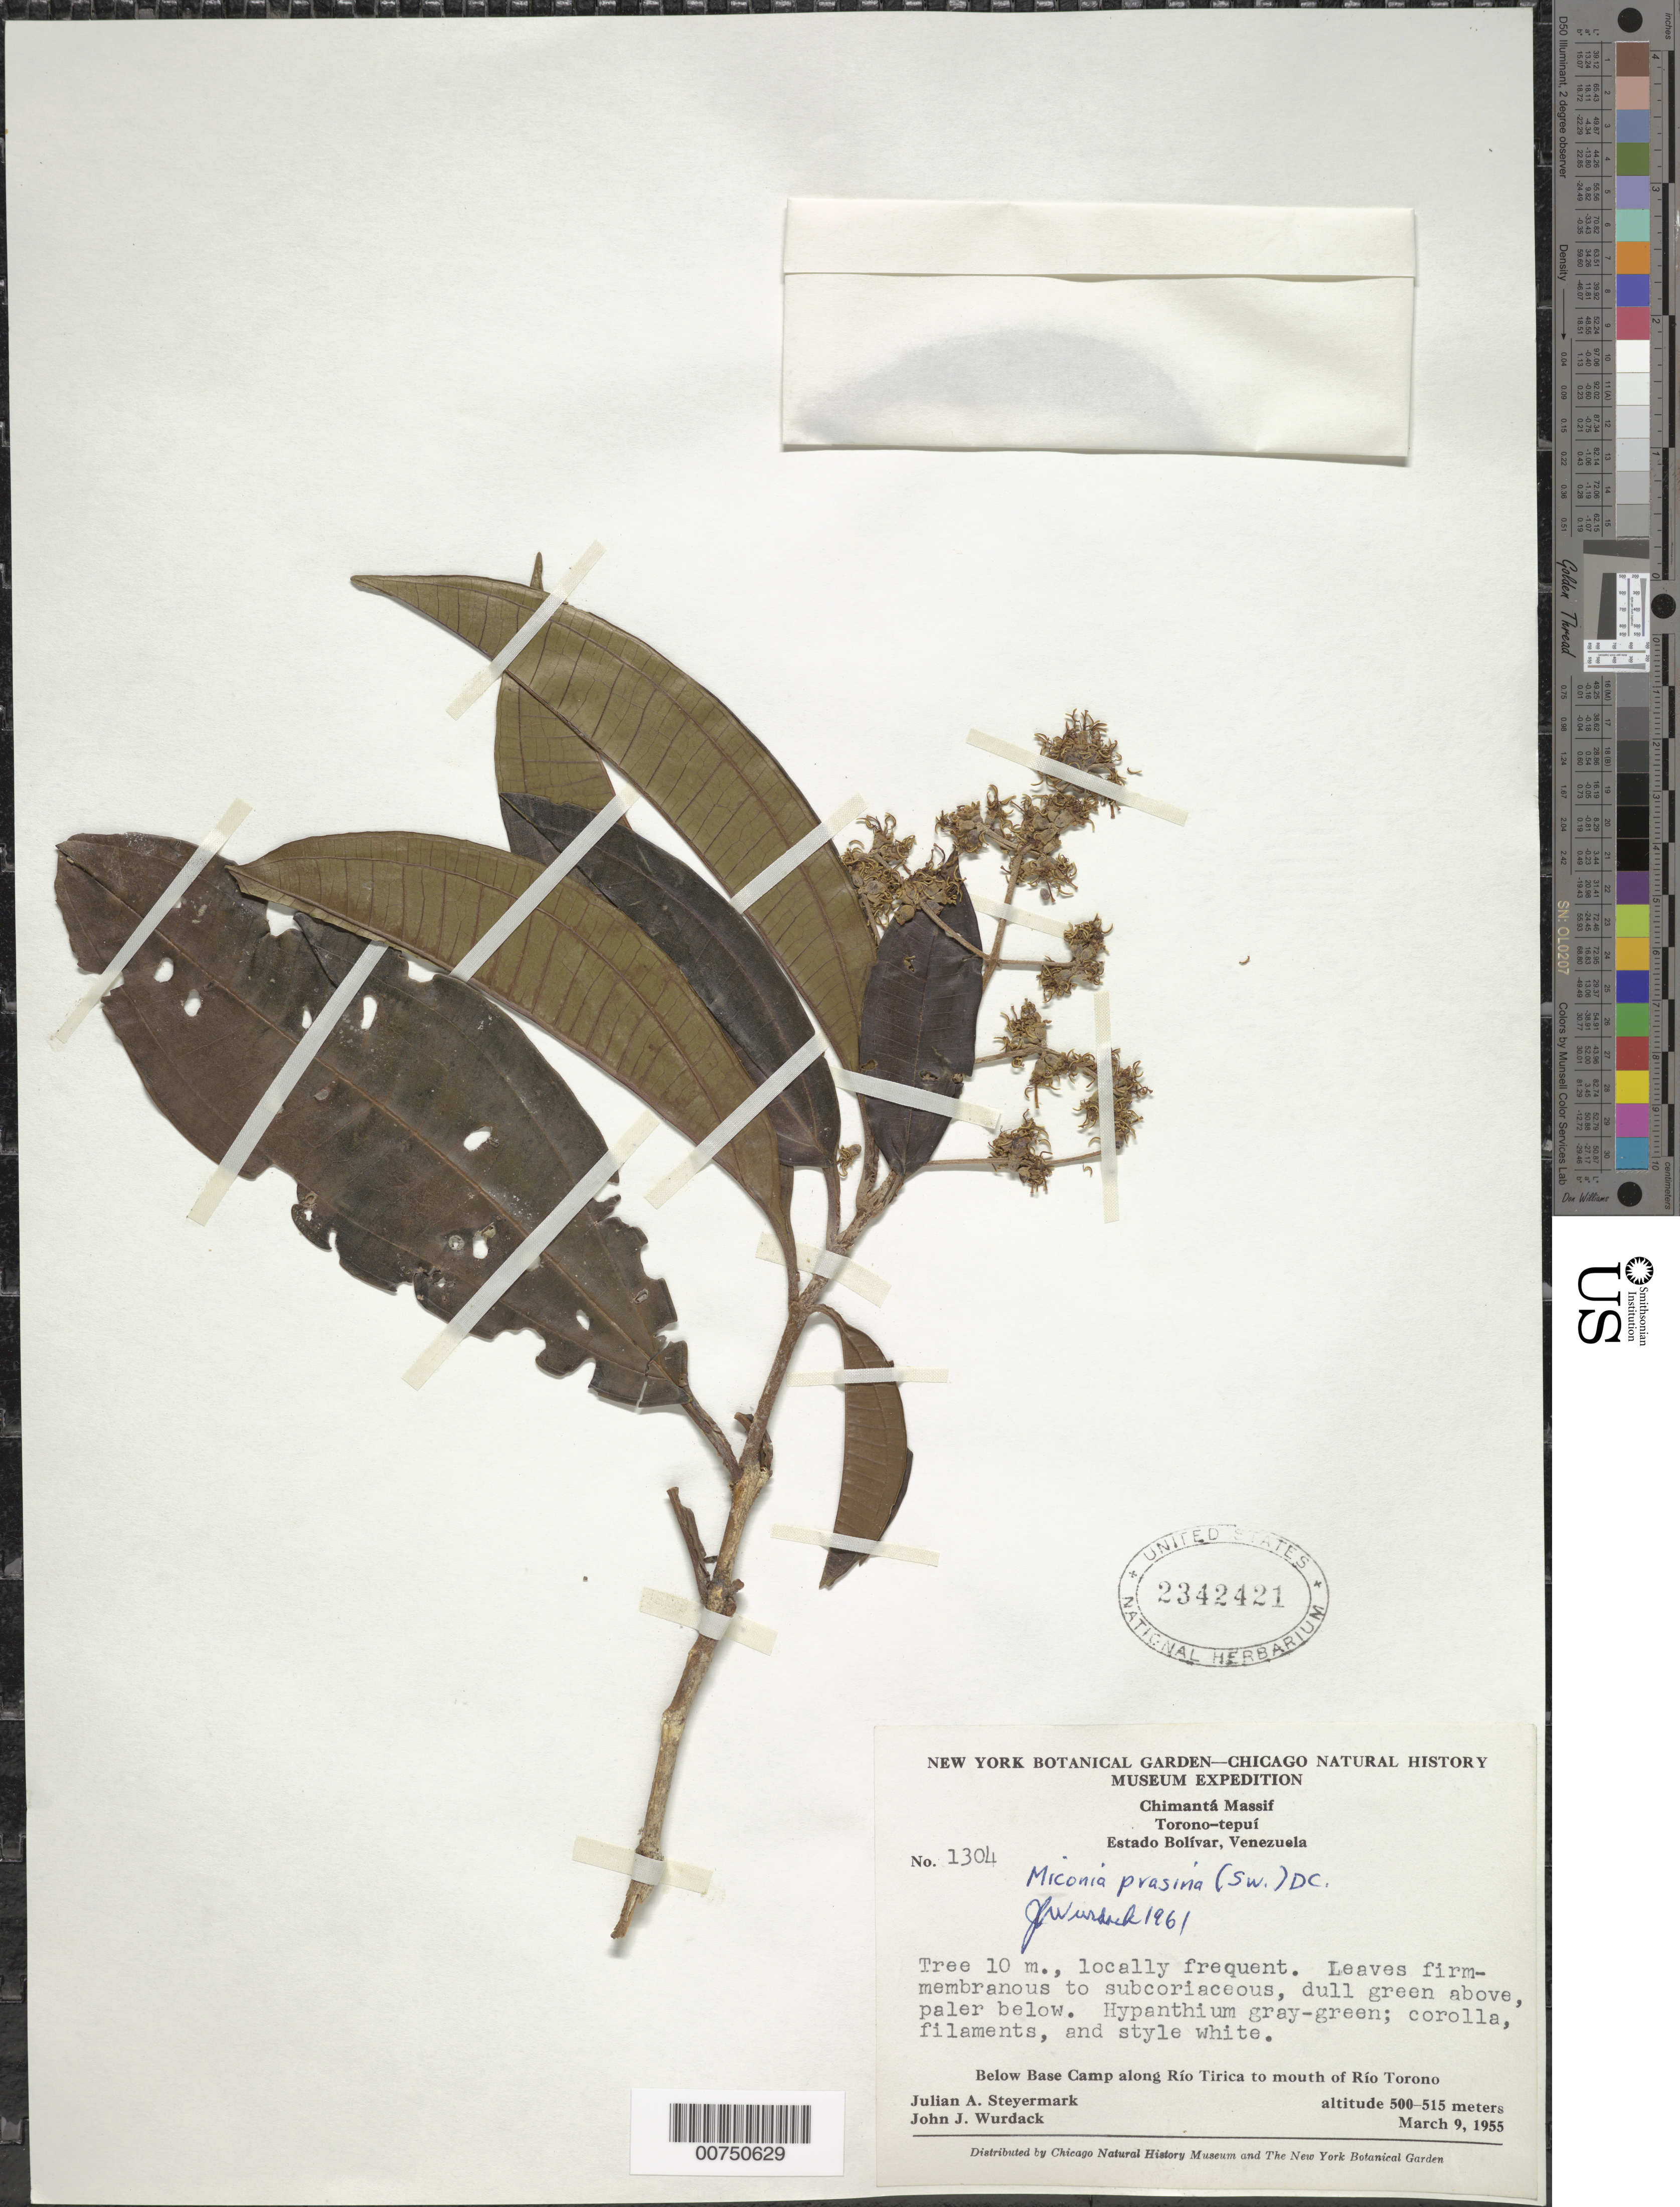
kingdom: Plantae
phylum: Tracheophyta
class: Magnoliopsida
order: Myrtales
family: Melastomataceae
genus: Miconia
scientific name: Miconia prasina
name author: (Sw.) DC.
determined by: Wurdack, John J., (US), US (UNITED STATES)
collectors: J. Steyermark & J. J. Wurdack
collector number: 55 1304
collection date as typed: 9-Mar-55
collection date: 1955-03-09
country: Venezuela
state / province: Bolívar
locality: Chimantá Massif, below base camp along Río Tirica to mouth of Río Torono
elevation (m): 500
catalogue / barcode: US 2342421